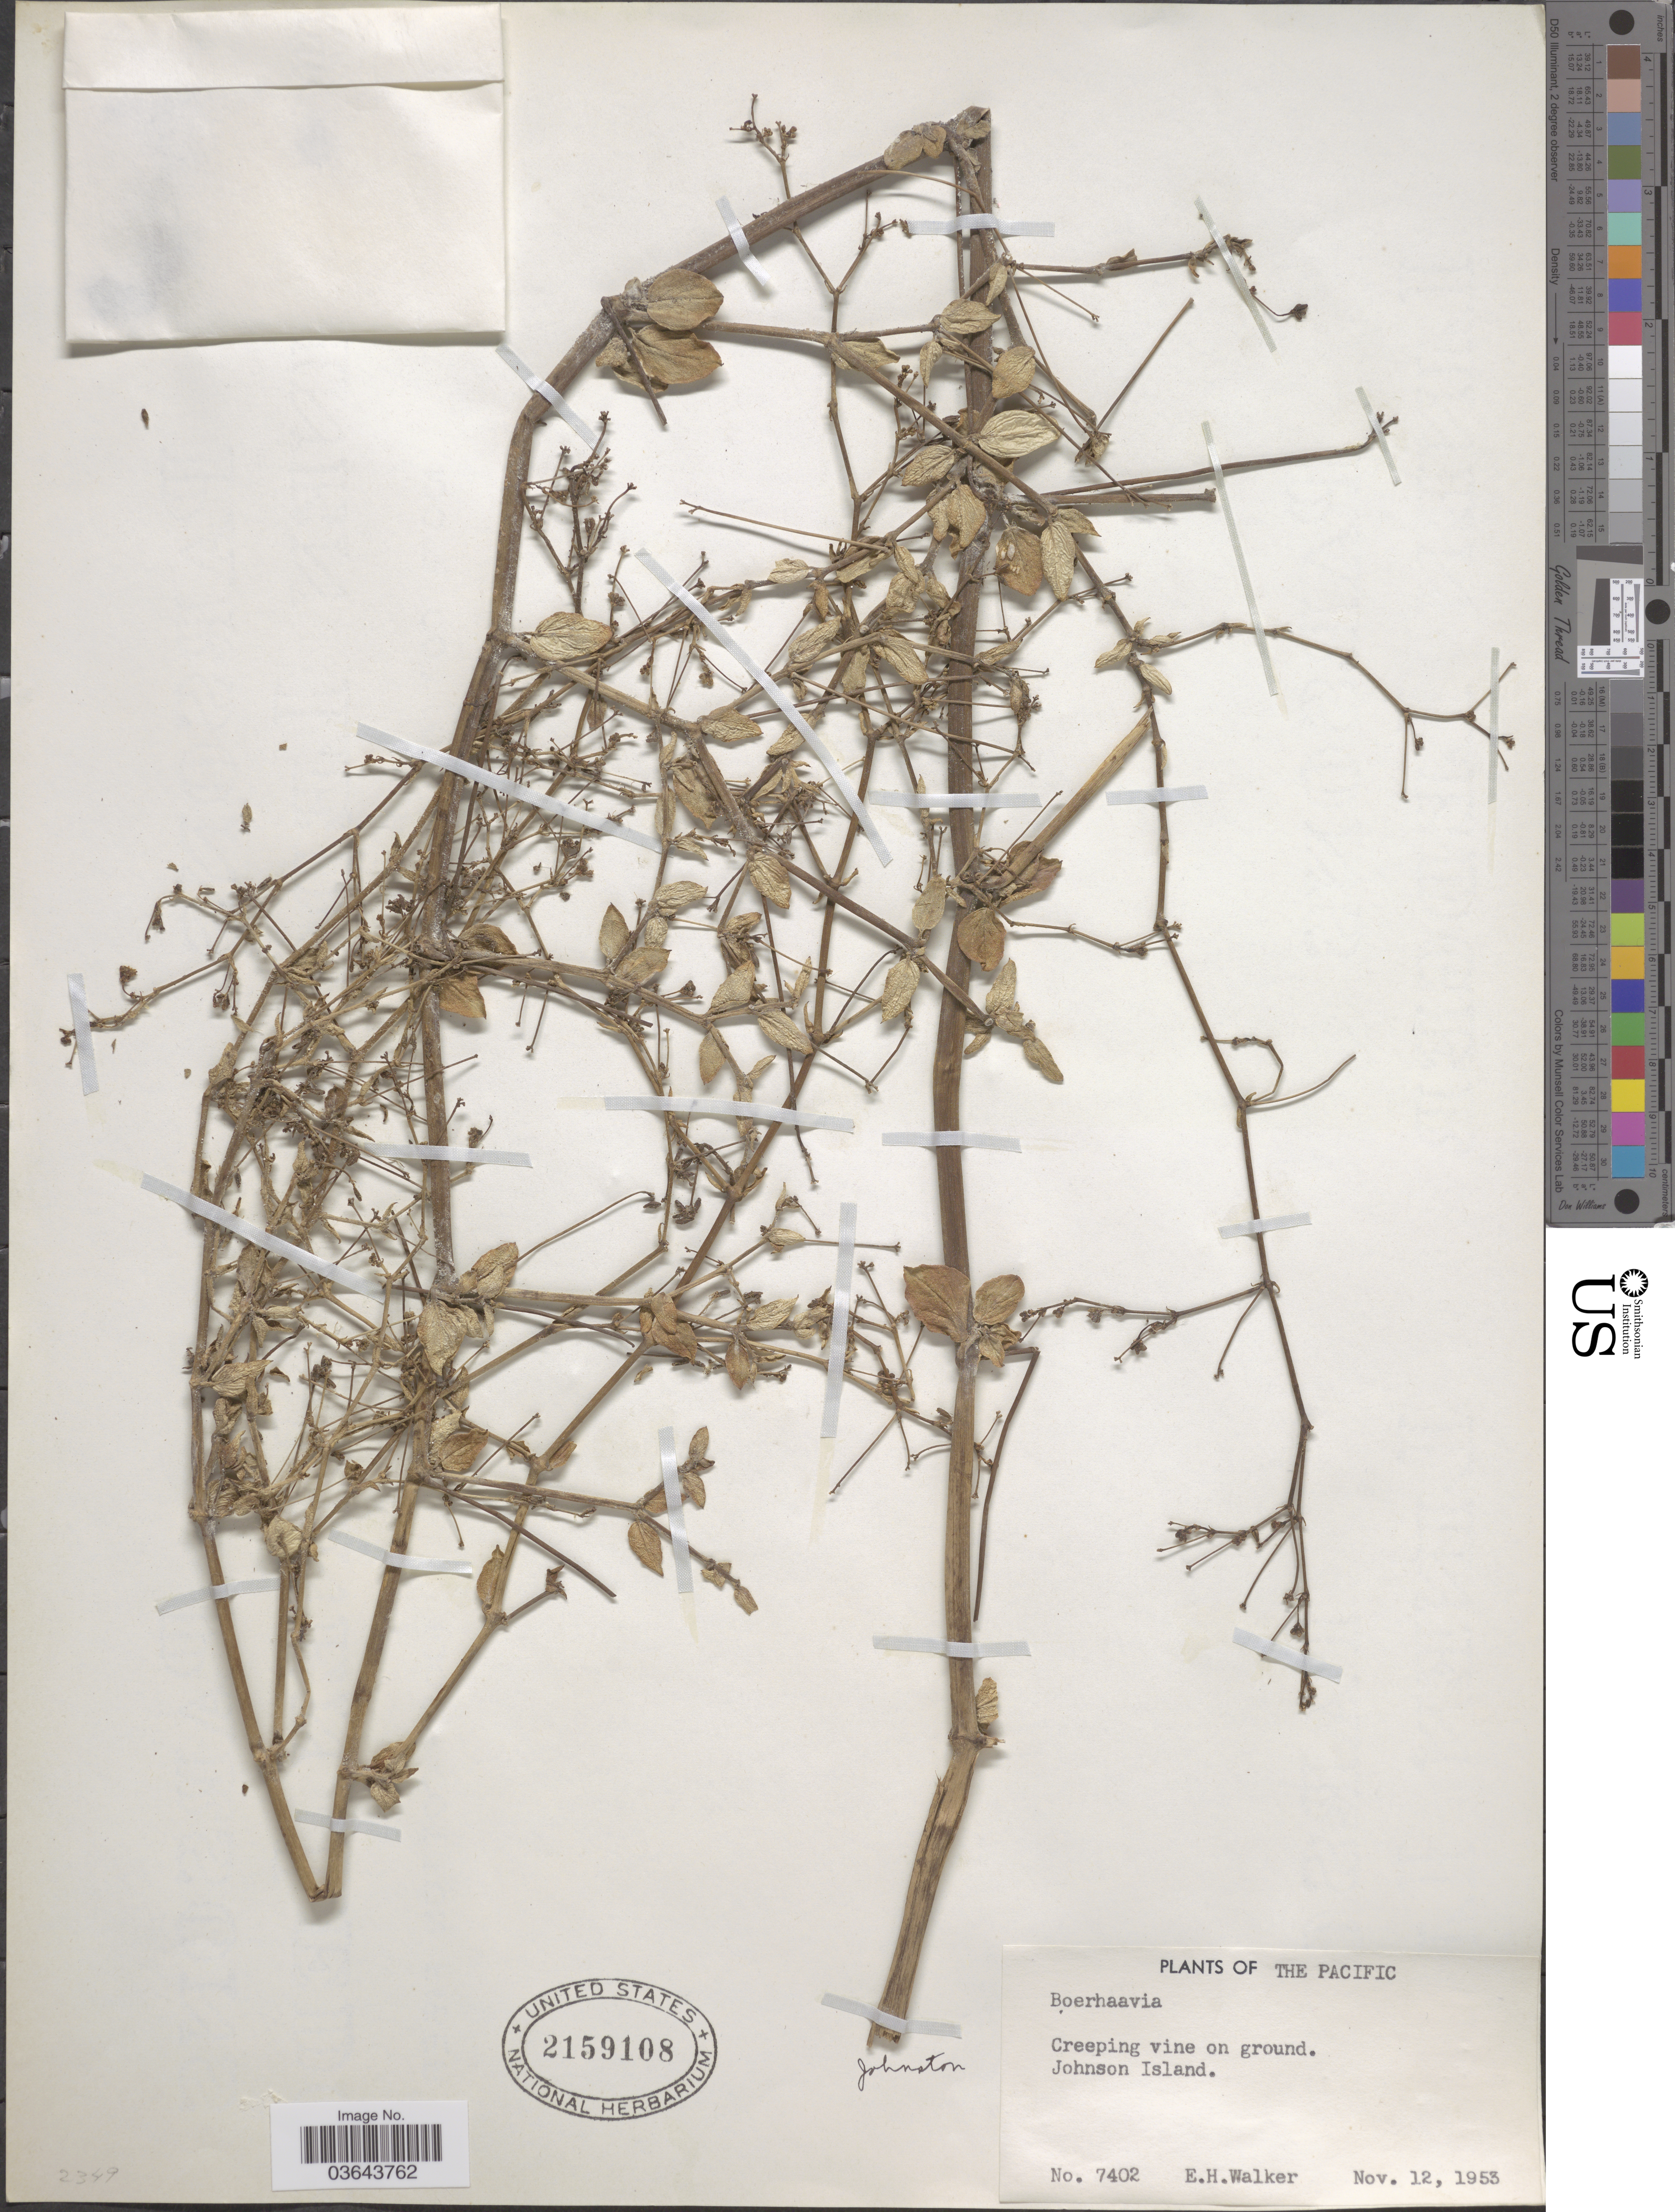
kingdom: Plantae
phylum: Tracheophyta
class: Magnoliopsida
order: Caryophyllales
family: Nyctaginaceae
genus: Boerhavia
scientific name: Boerhavia repens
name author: L.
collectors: E. H. Walker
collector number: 7402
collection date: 1953-11-12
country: U.S. Administered Pacific Islands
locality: The Pacific. Johnson Island. Johnston.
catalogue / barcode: US 2159108